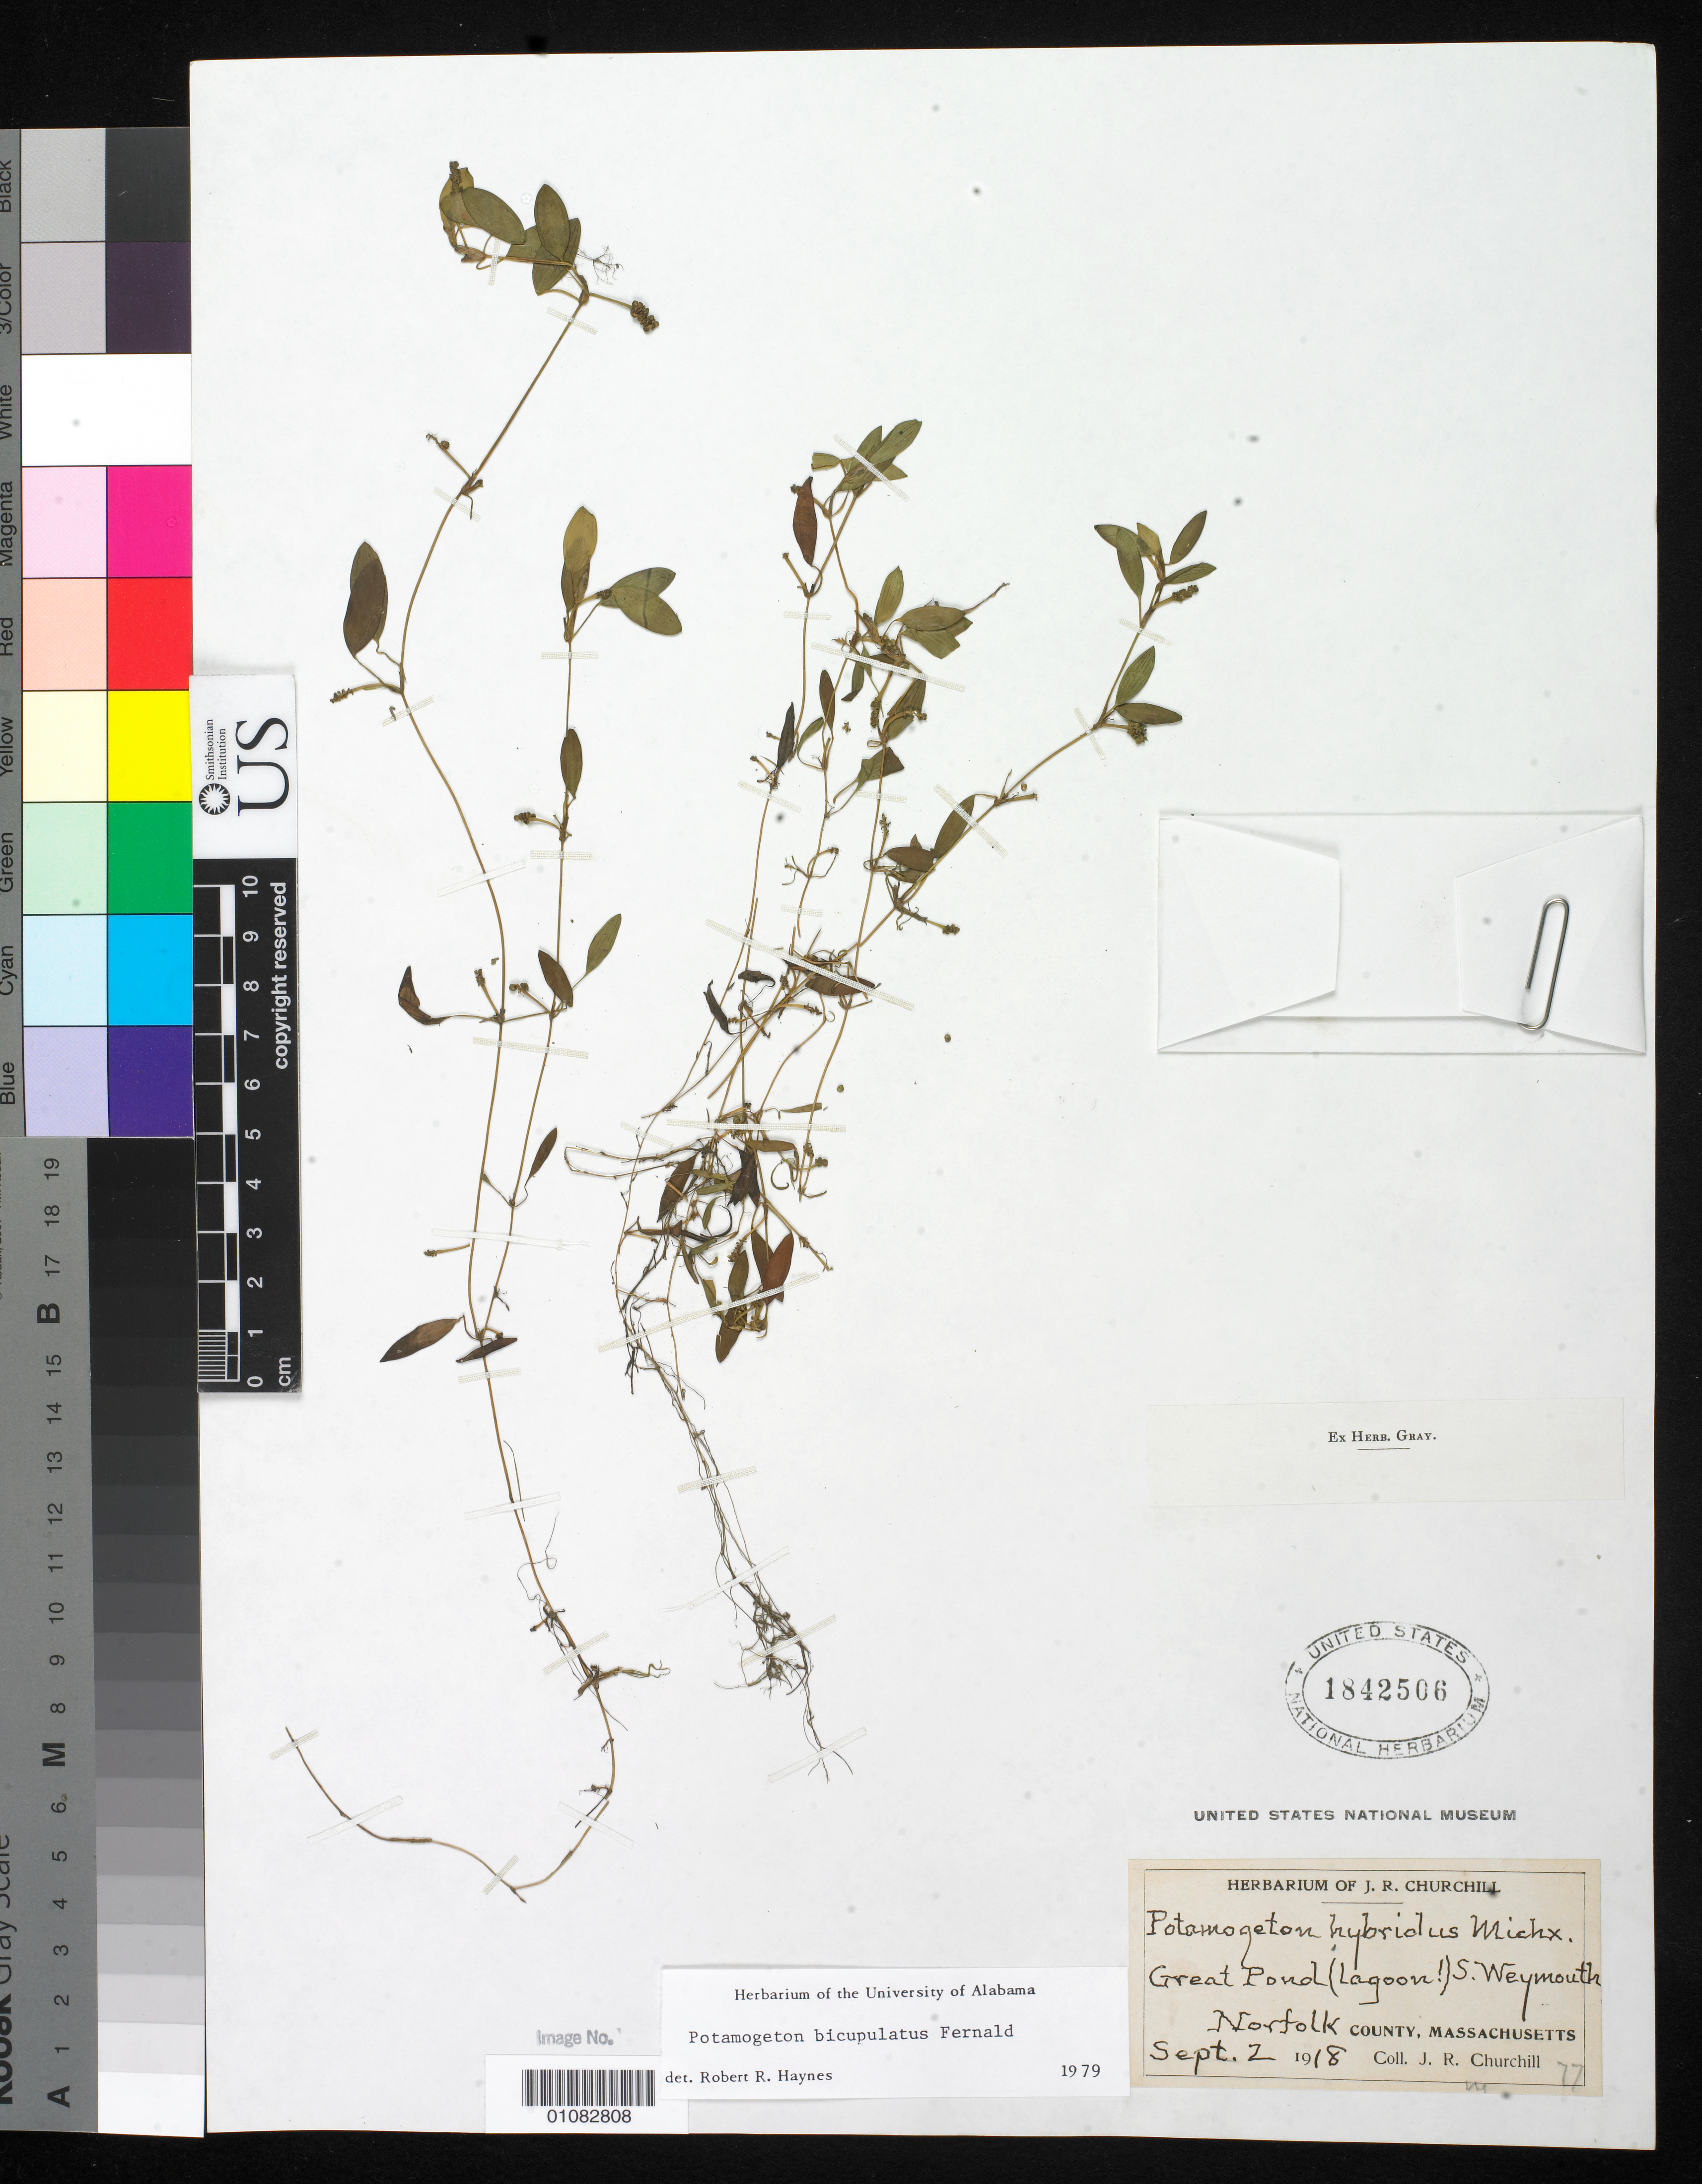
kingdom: Plantae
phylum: Tracheophyta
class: Liliopsida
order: Alismatales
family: Potamogetonaceae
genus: Potamogeton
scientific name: Potamogeton bicupulatus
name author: Fernald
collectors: J. Churchill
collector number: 77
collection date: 1918-09-02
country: United States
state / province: Massachusetts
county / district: Norfolk County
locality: South Weymouth, Great Pond [Lagoon]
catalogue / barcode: US 1842506